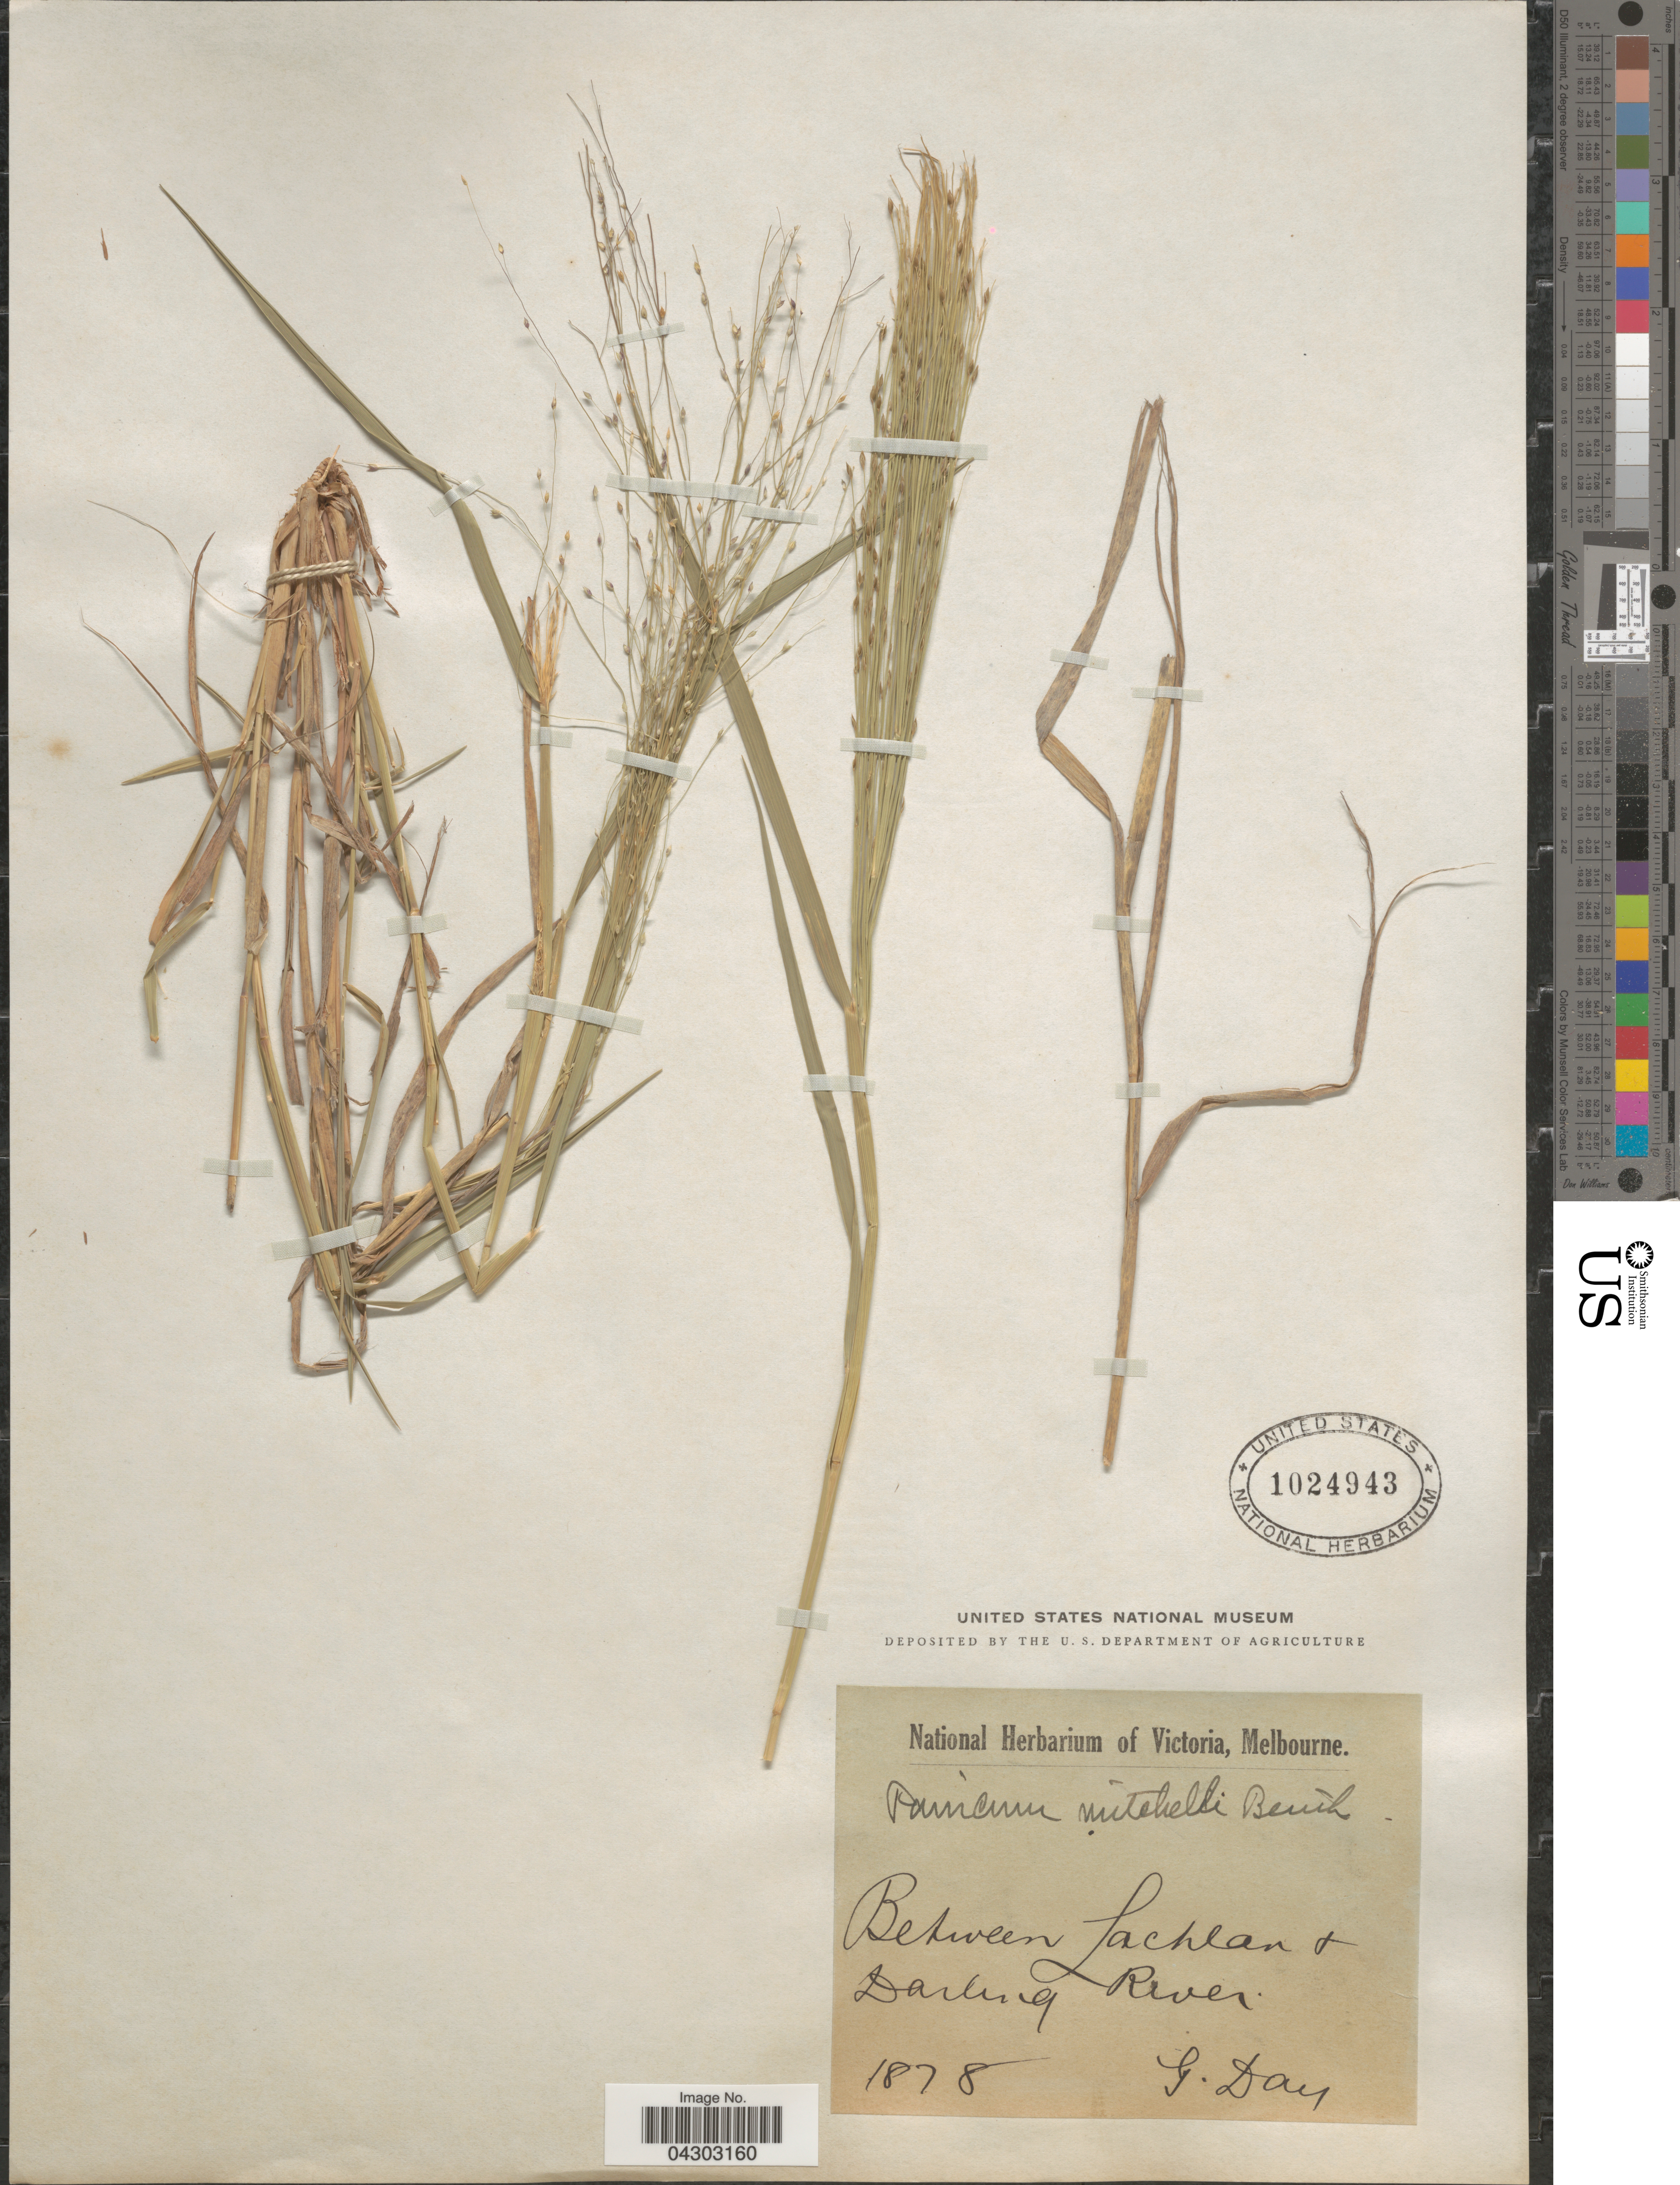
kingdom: Plantae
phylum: Tracheophyta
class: Liliopsida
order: Poales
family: Poaceae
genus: Panicum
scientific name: Panicum mitchellii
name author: Benth.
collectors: G. Day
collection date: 1878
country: Australia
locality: Between Lachlan & Darling River.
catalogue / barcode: US 1024943